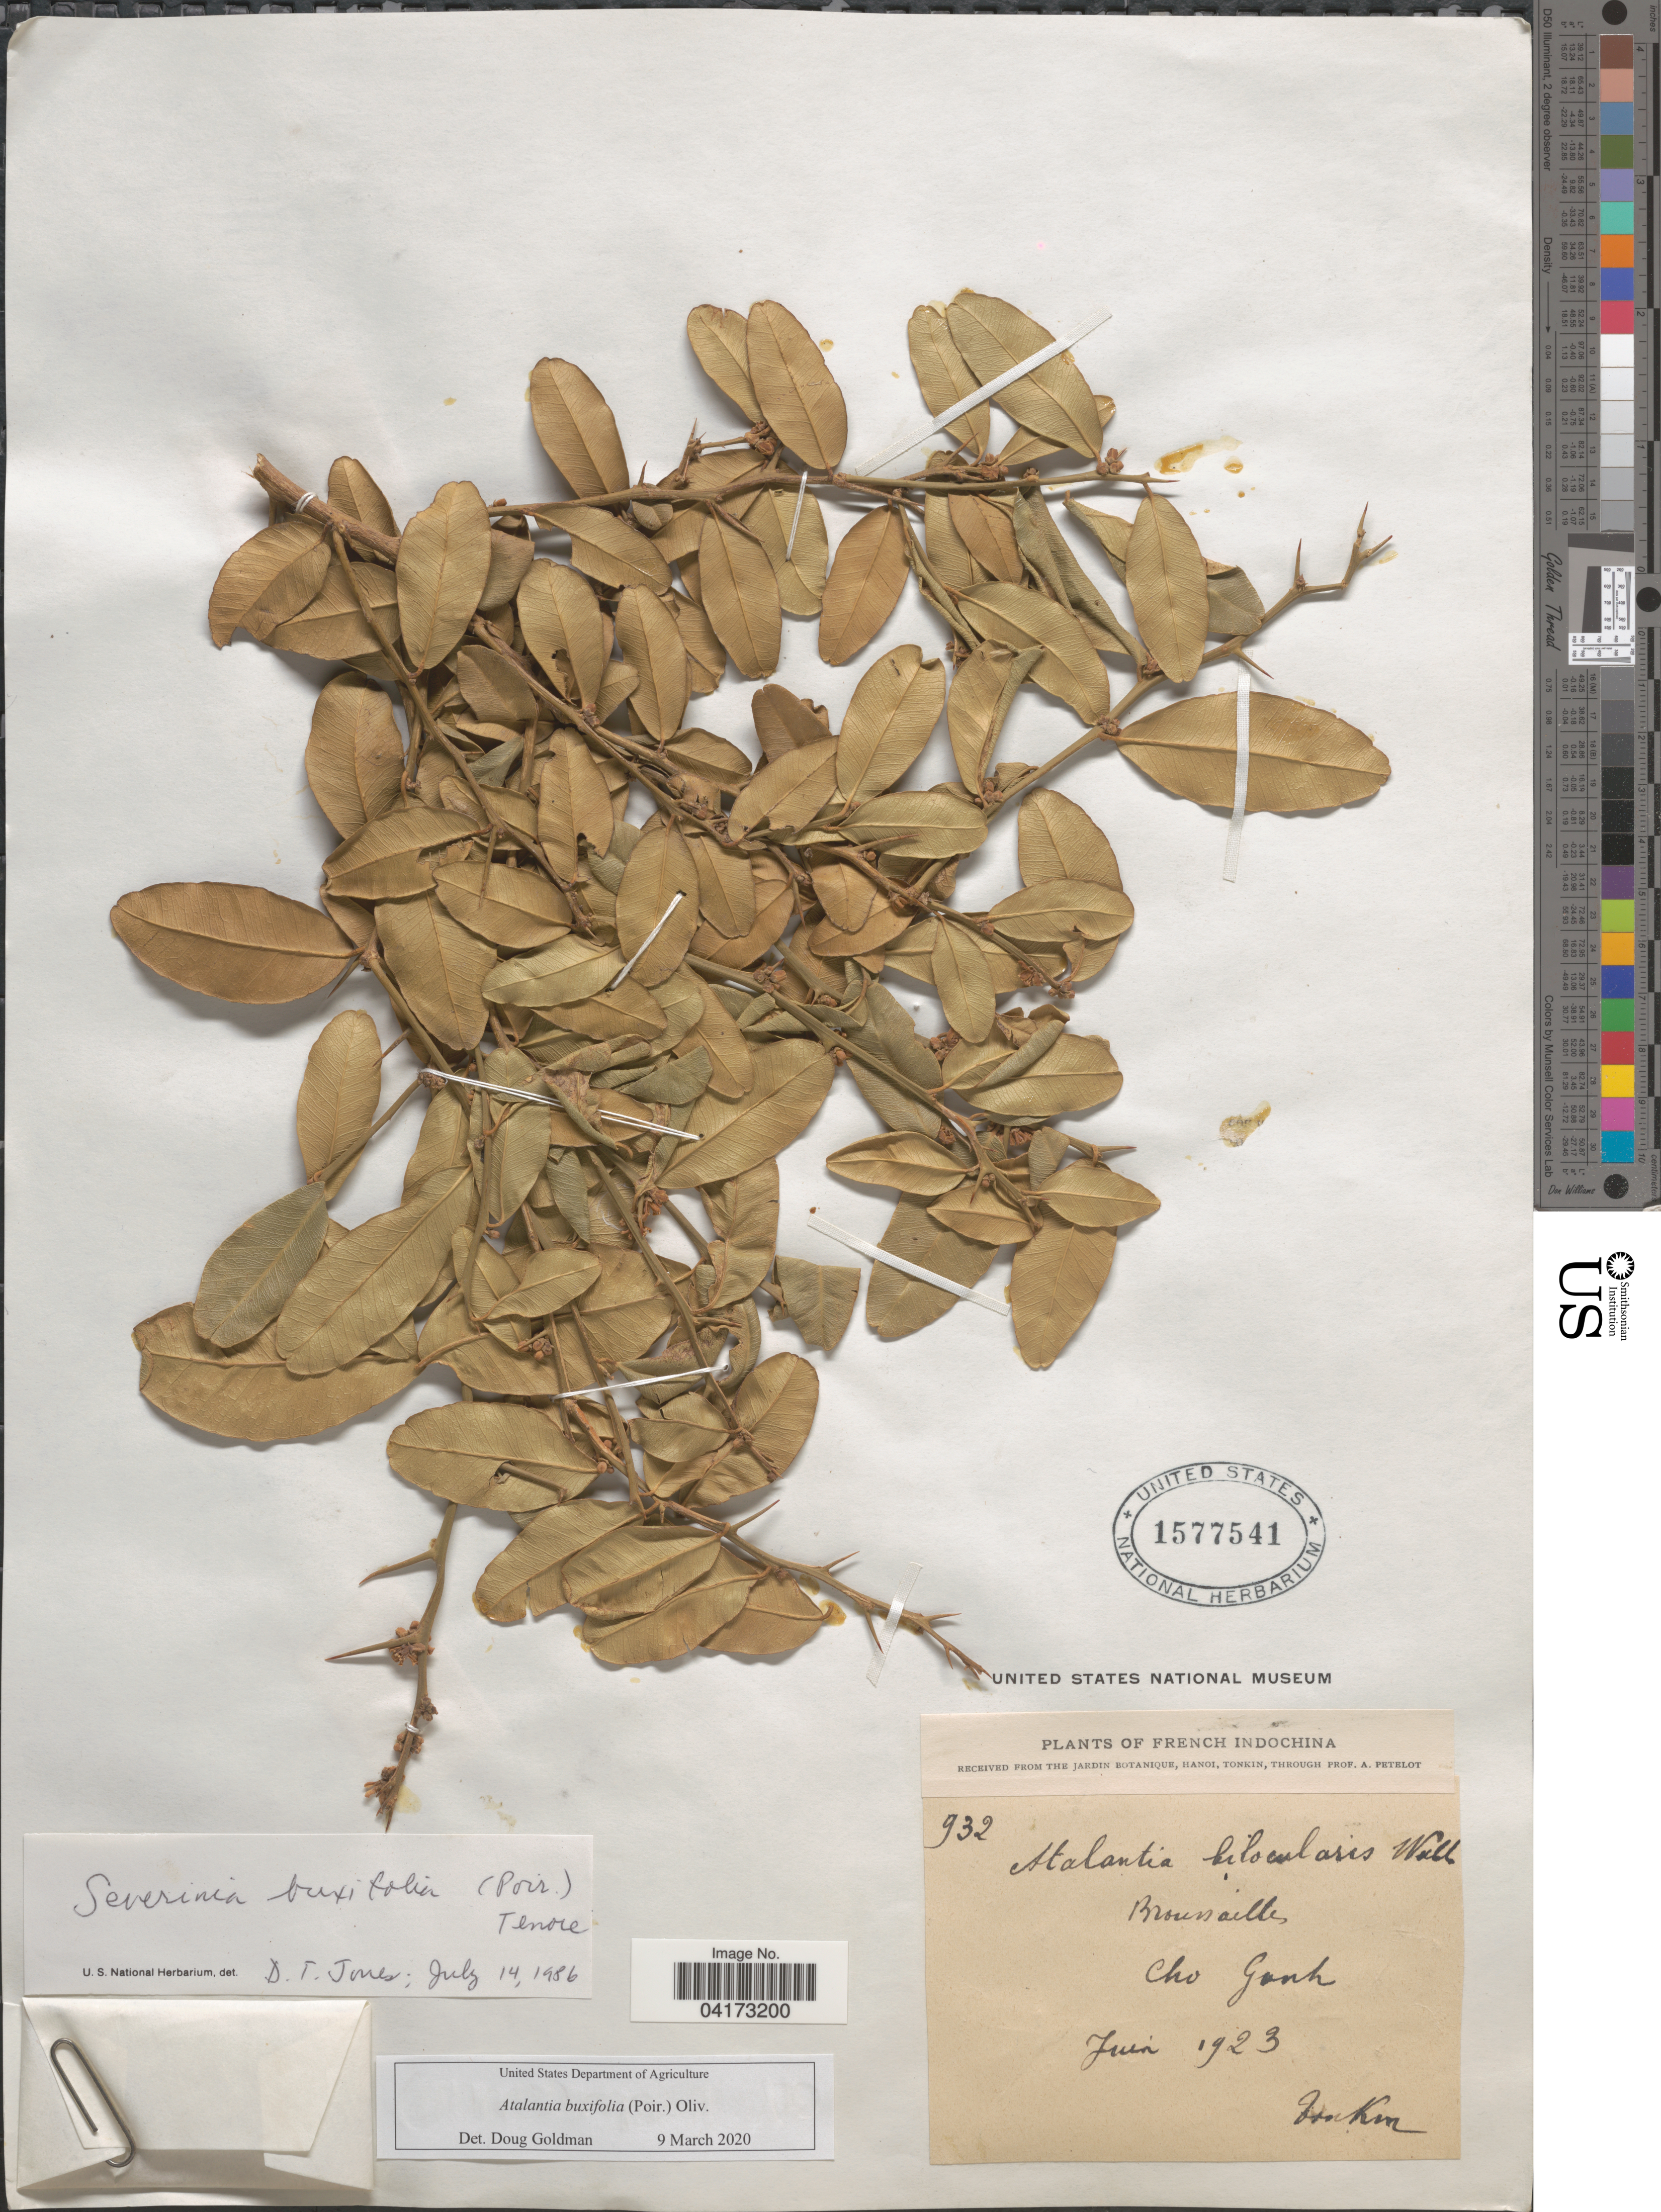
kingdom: Plantae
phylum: Tracheophyta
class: Magnoliopsida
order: Sapindales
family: Rutaceae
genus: Severinia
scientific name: Severinia buxifolia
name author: (Poir.) Ten.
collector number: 932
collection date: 1923-06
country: Vietnam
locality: French Indochina. Broussailles [unsure placement]. Cho Ganh [interpreted]. Tonkin.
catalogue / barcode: US 1577541